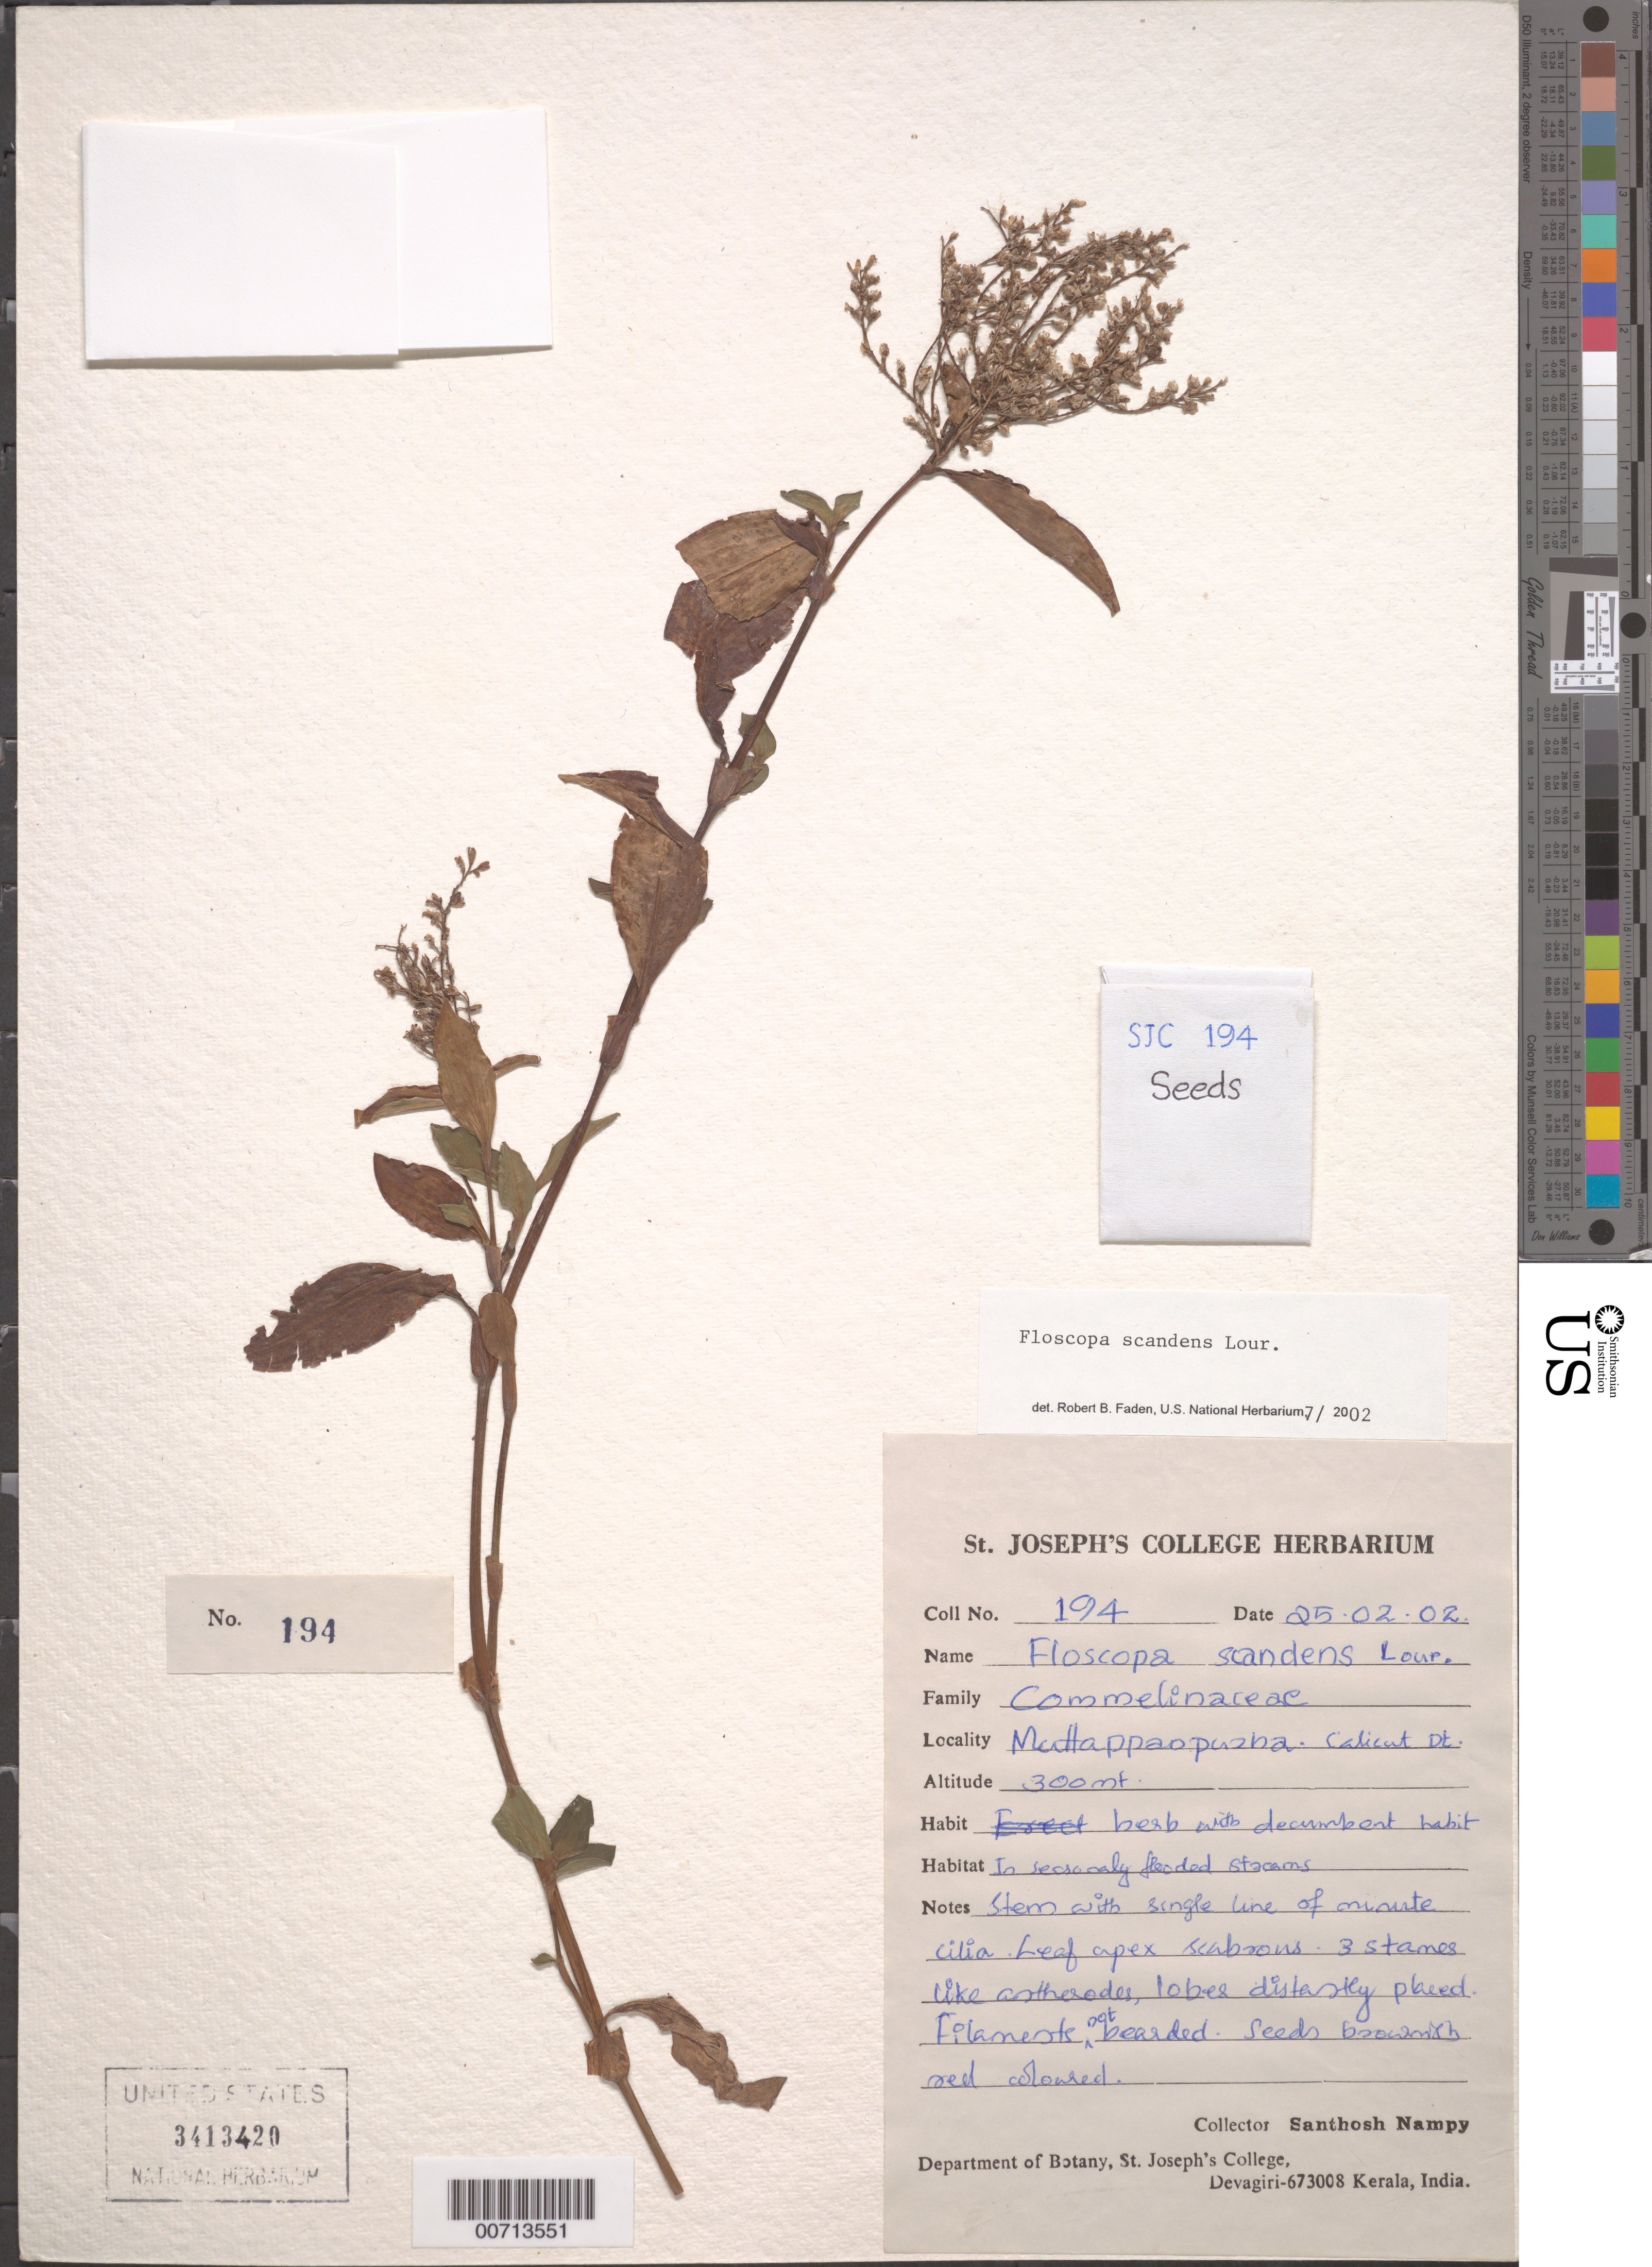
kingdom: Plantae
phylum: Tracheophyta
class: Liliopsida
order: Commelinales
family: Commelinaceae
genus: Floscopa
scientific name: Floscopa scandens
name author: Lour.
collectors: S. Nampy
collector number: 194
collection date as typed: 25 Feb 2002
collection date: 2002-02-25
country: India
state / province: Kerala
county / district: Calicut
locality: Calicut Dist., Mattappaopuzha.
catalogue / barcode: US 3413420